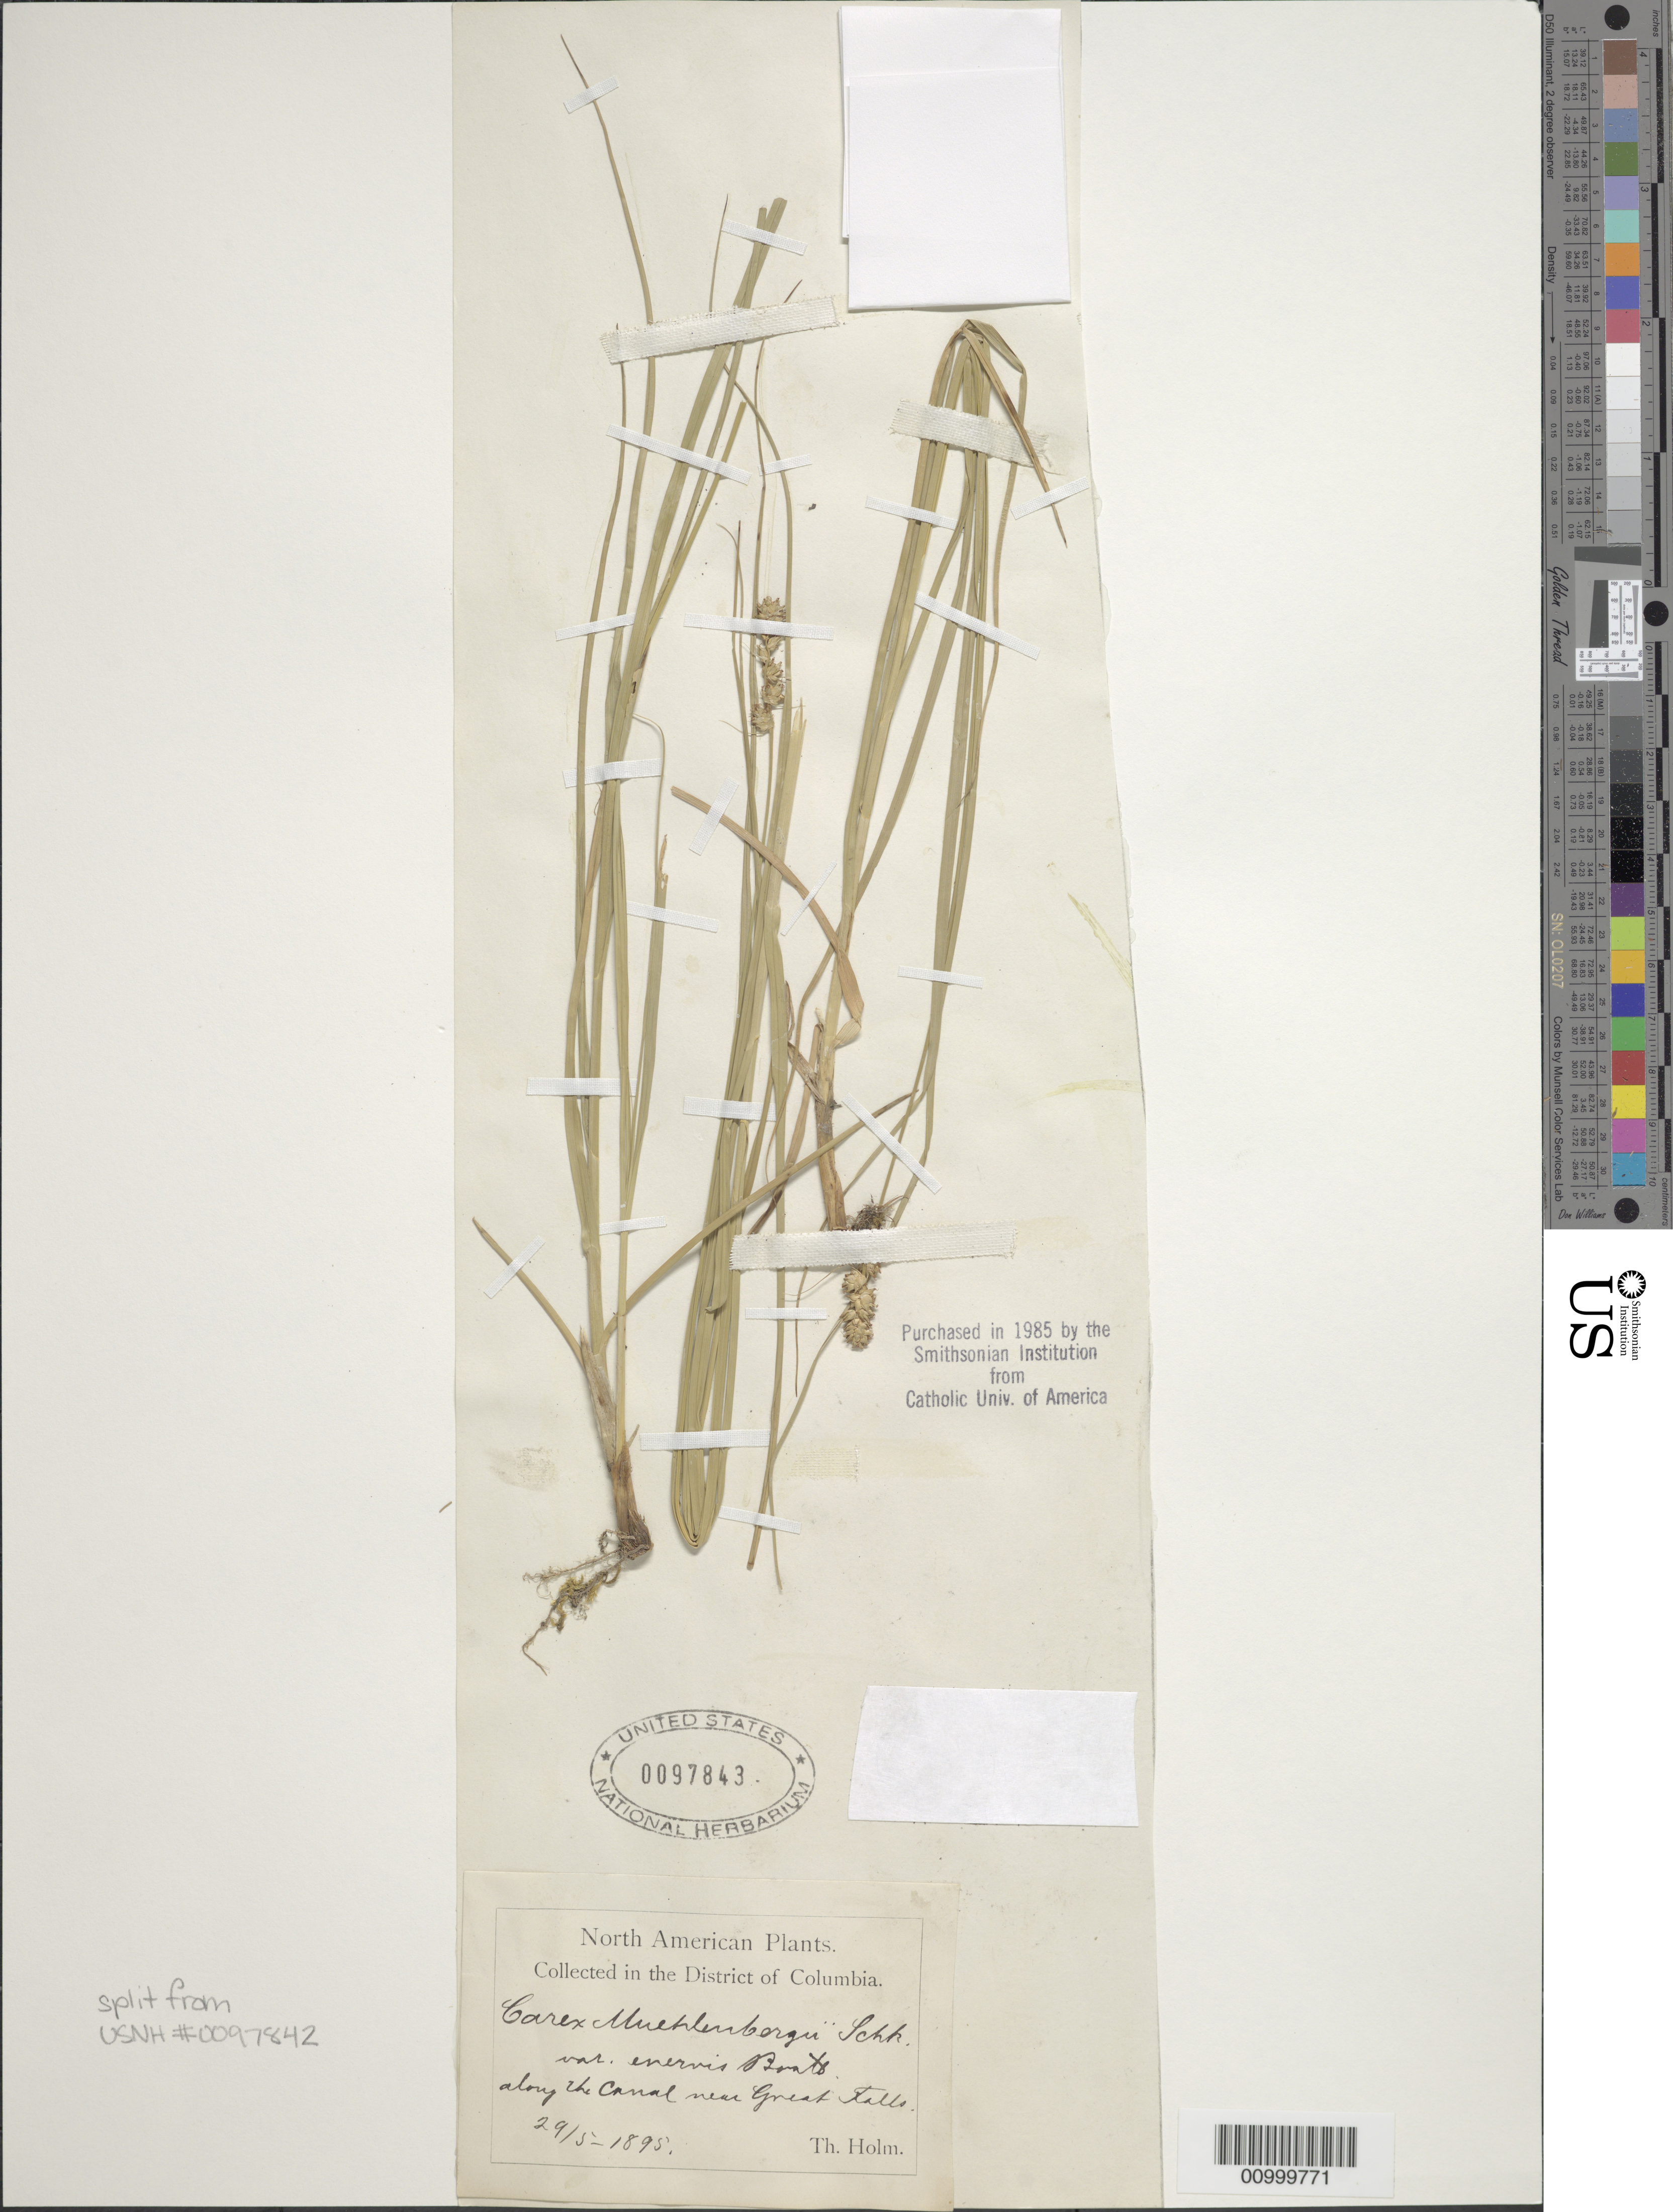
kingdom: Plantae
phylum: Tracheophyta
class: Liliopsida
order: Poales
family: Cyperaceae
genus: Carex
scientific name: Carex muehlenbergii var. enervis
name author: Boott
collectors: T. Holm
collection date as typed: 29 May 1895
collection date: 1895-05-29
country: United States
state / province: Maryland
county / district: Montgomery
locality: along the canal near Great Falls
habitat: along the canal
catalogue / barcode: US 97843